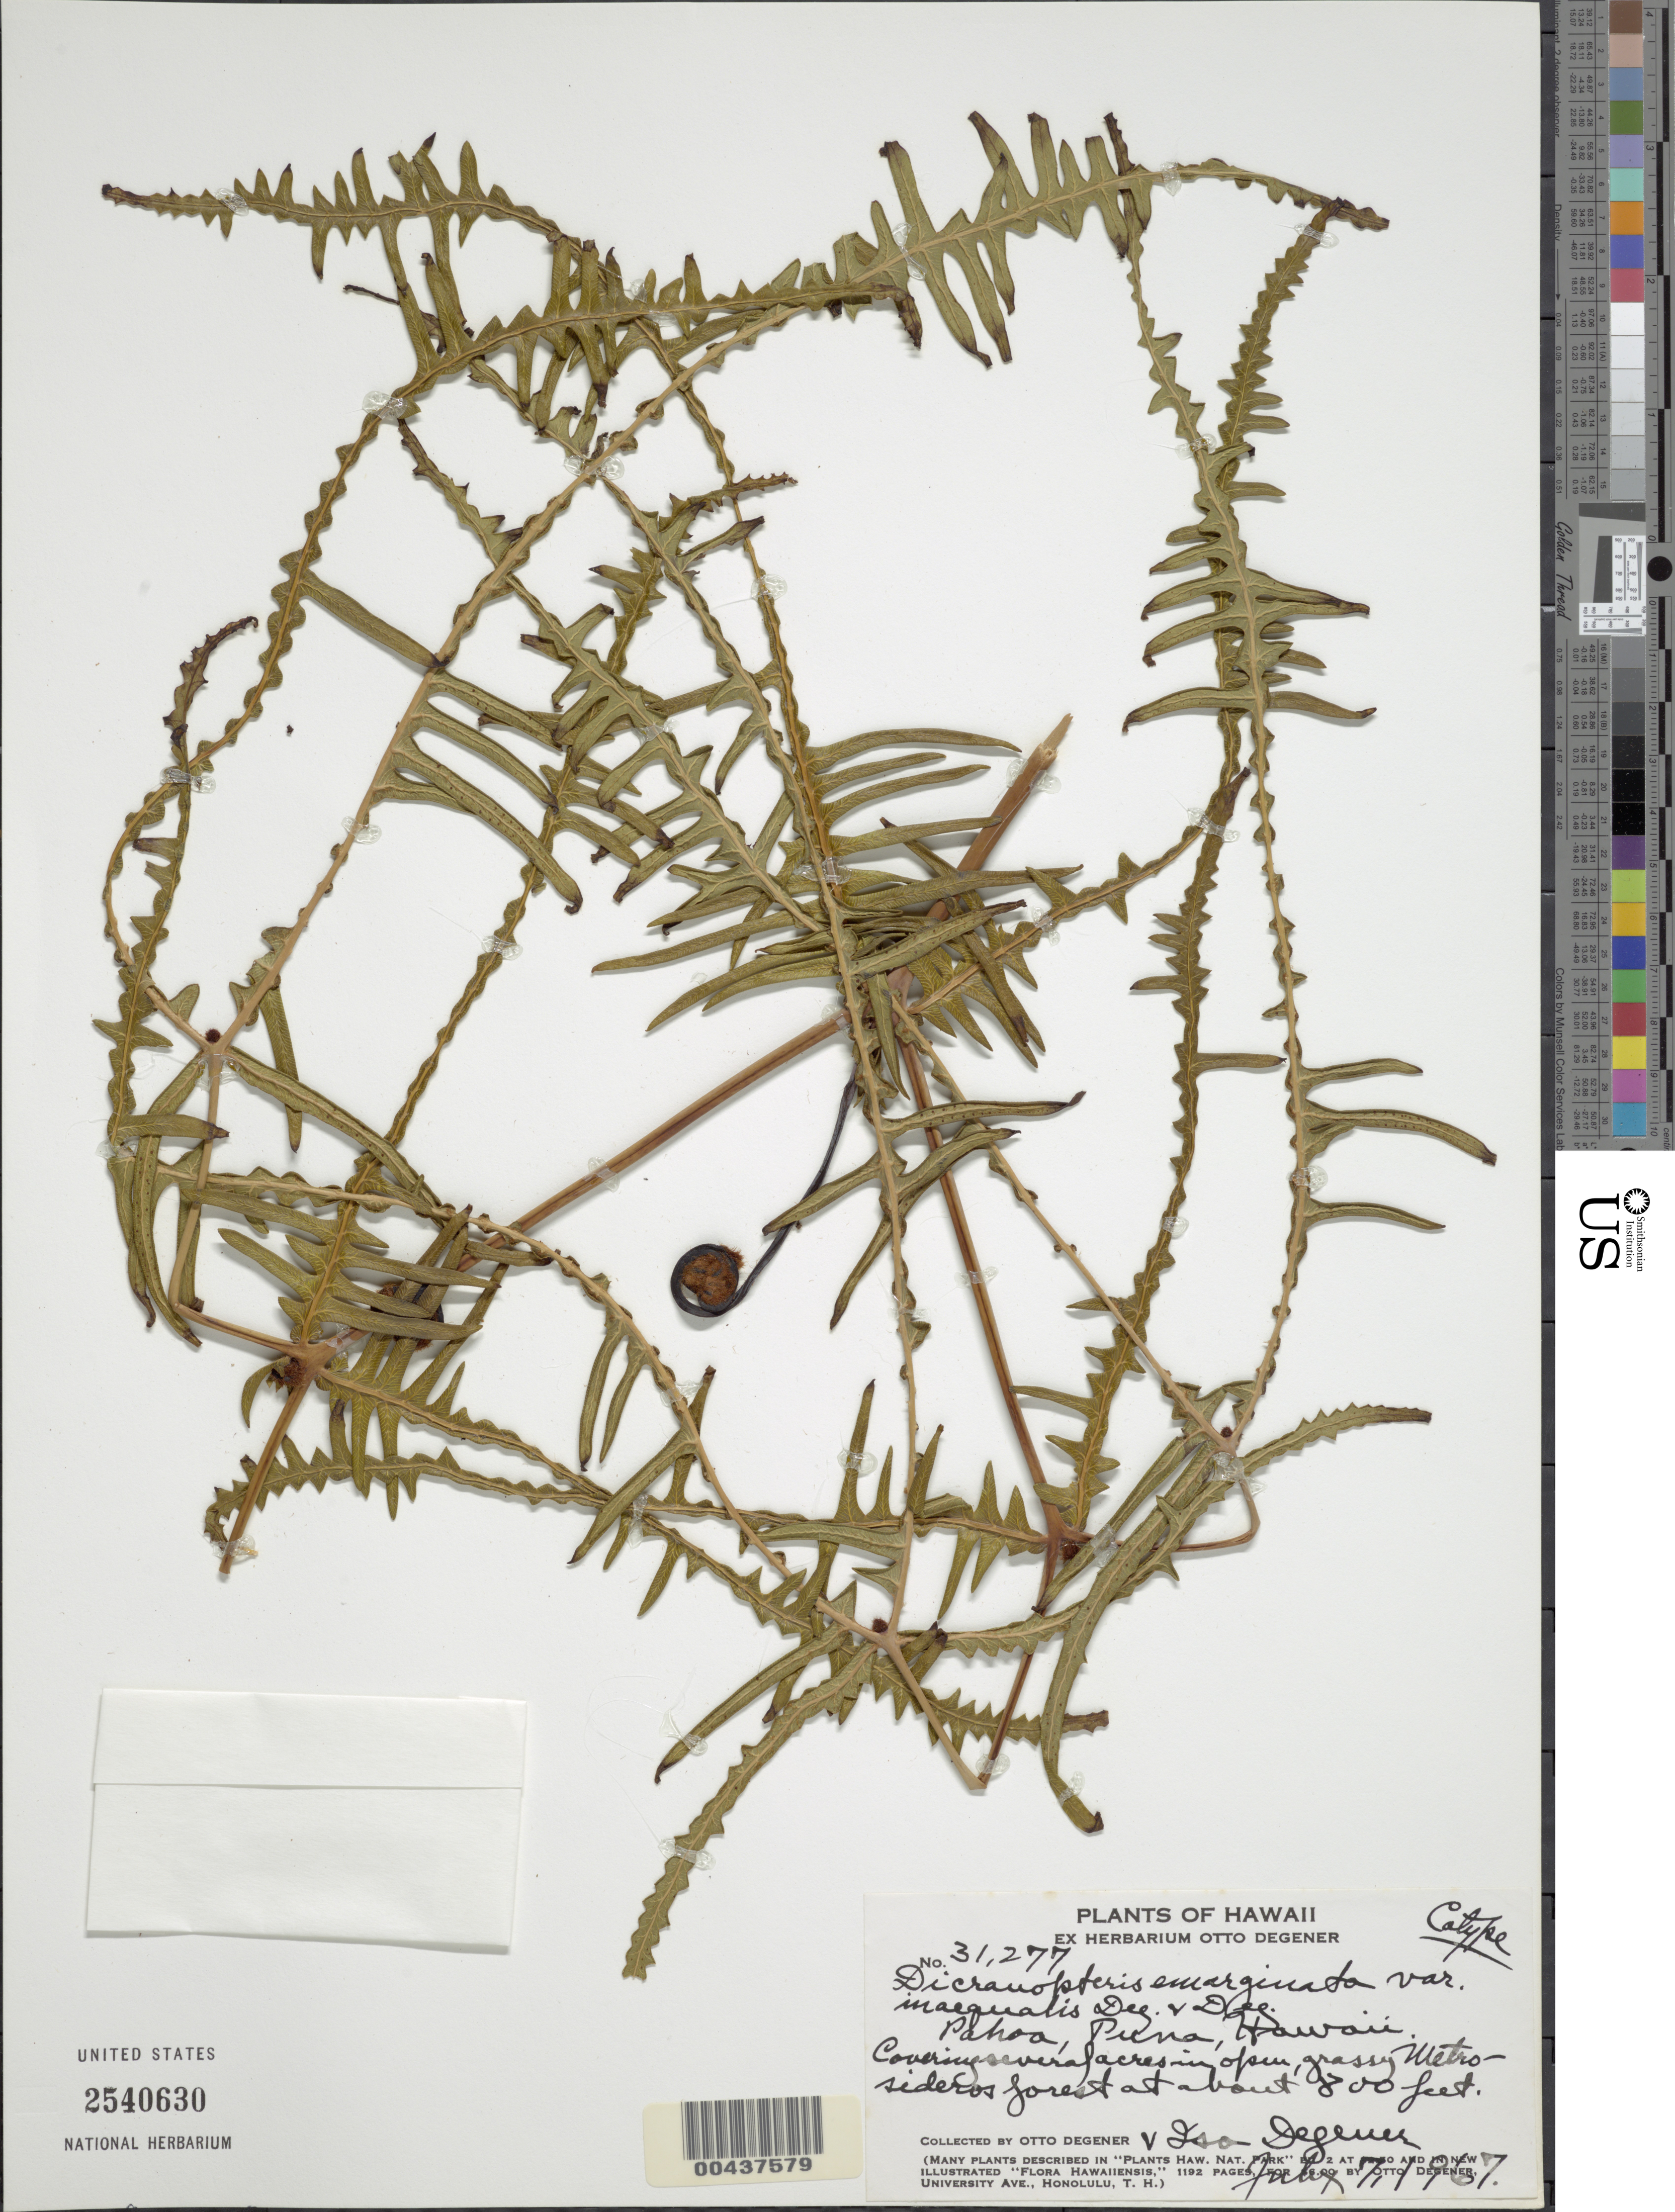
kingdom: Plantae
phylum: Tracheophyta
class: Polypodiopsida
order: Gleicheniales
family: Gleicheniaceae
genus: Dicranopteris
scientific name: Dicranopteris linearis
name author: (Burm. f.) Underw.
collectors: O. Degener & I. Degener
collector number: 31277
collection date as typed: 7 Jul 1967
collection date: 1967-07-07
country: United States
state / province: Hawaii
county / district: Hawaii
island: Hawaii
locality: Pahoa, Puna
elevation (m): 244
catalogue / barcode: US 2540630